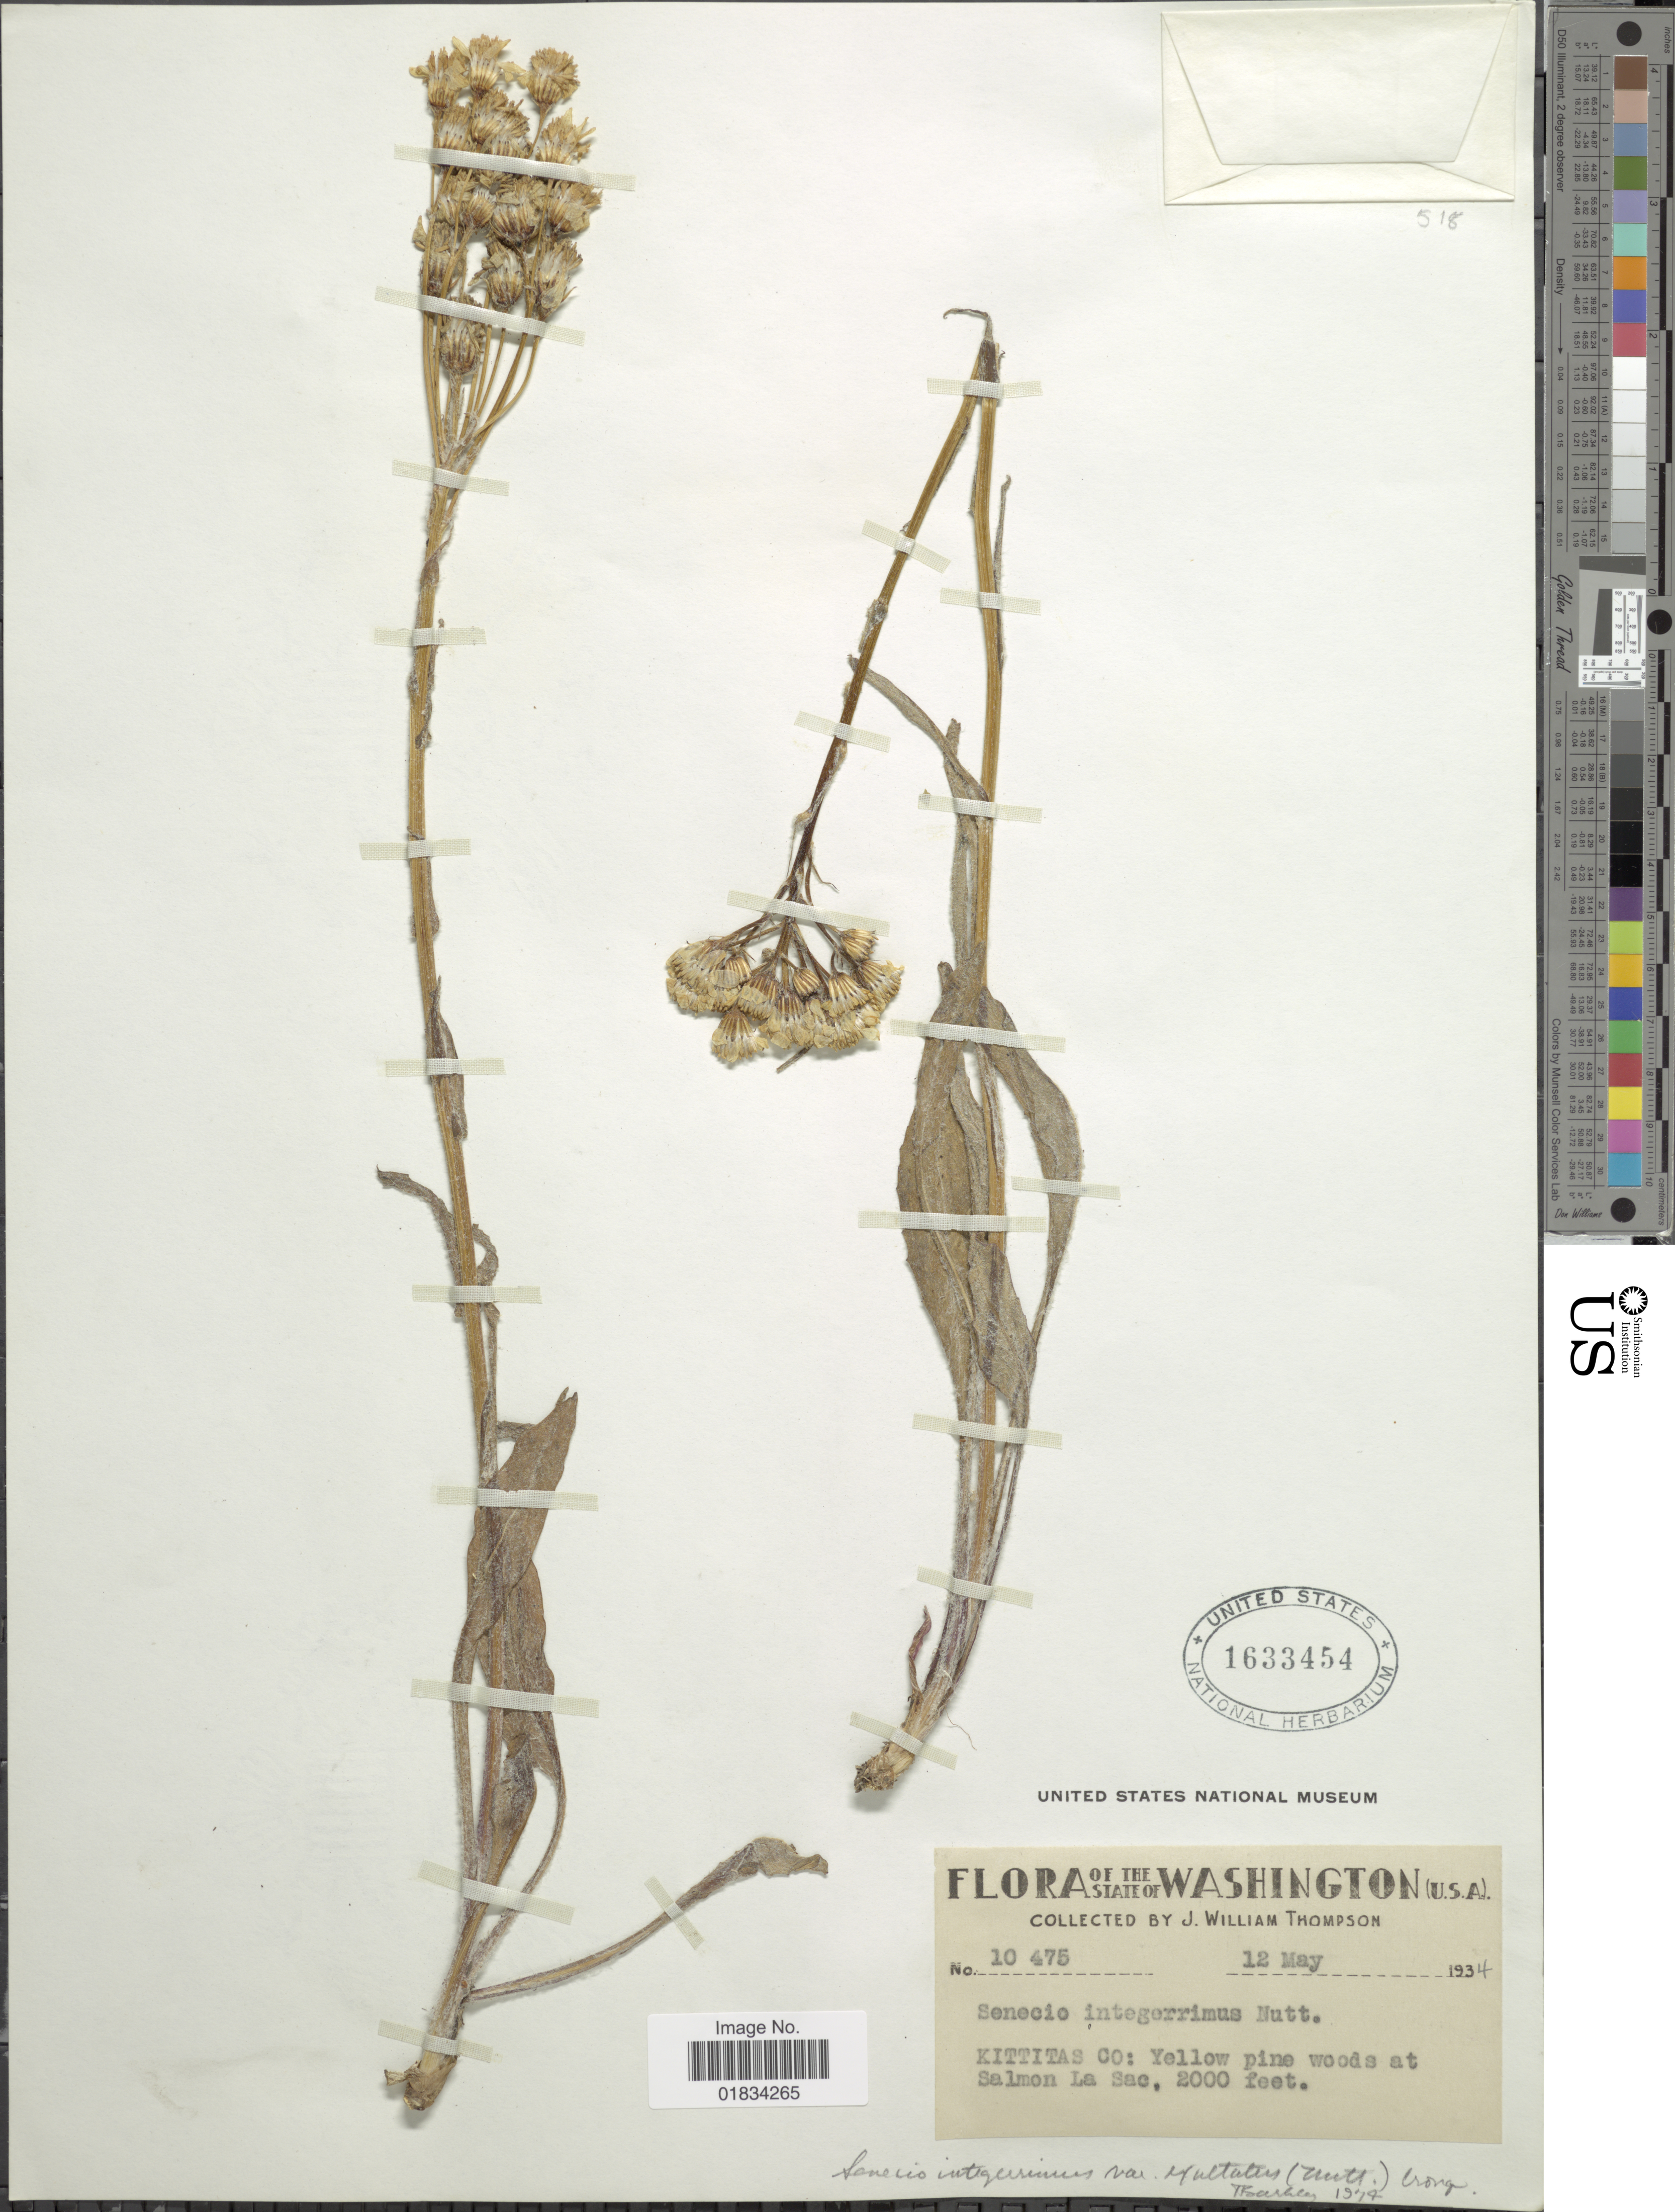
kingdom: Plantae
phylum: Tracheophyta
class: Magnoliopsida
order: Asterales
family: Asteraceae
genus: Senecio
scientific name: Senecio integerrimus var. exaltatus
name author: (Nutt.) Cronq.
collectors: J. W. Thompson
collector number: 10475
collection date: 1934-05-12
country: United States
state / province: Washington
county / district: Kittitas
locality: Kittitas Co.: Yellow pine woods at Salmon La Sac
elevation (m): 610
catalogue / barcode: US 1633454